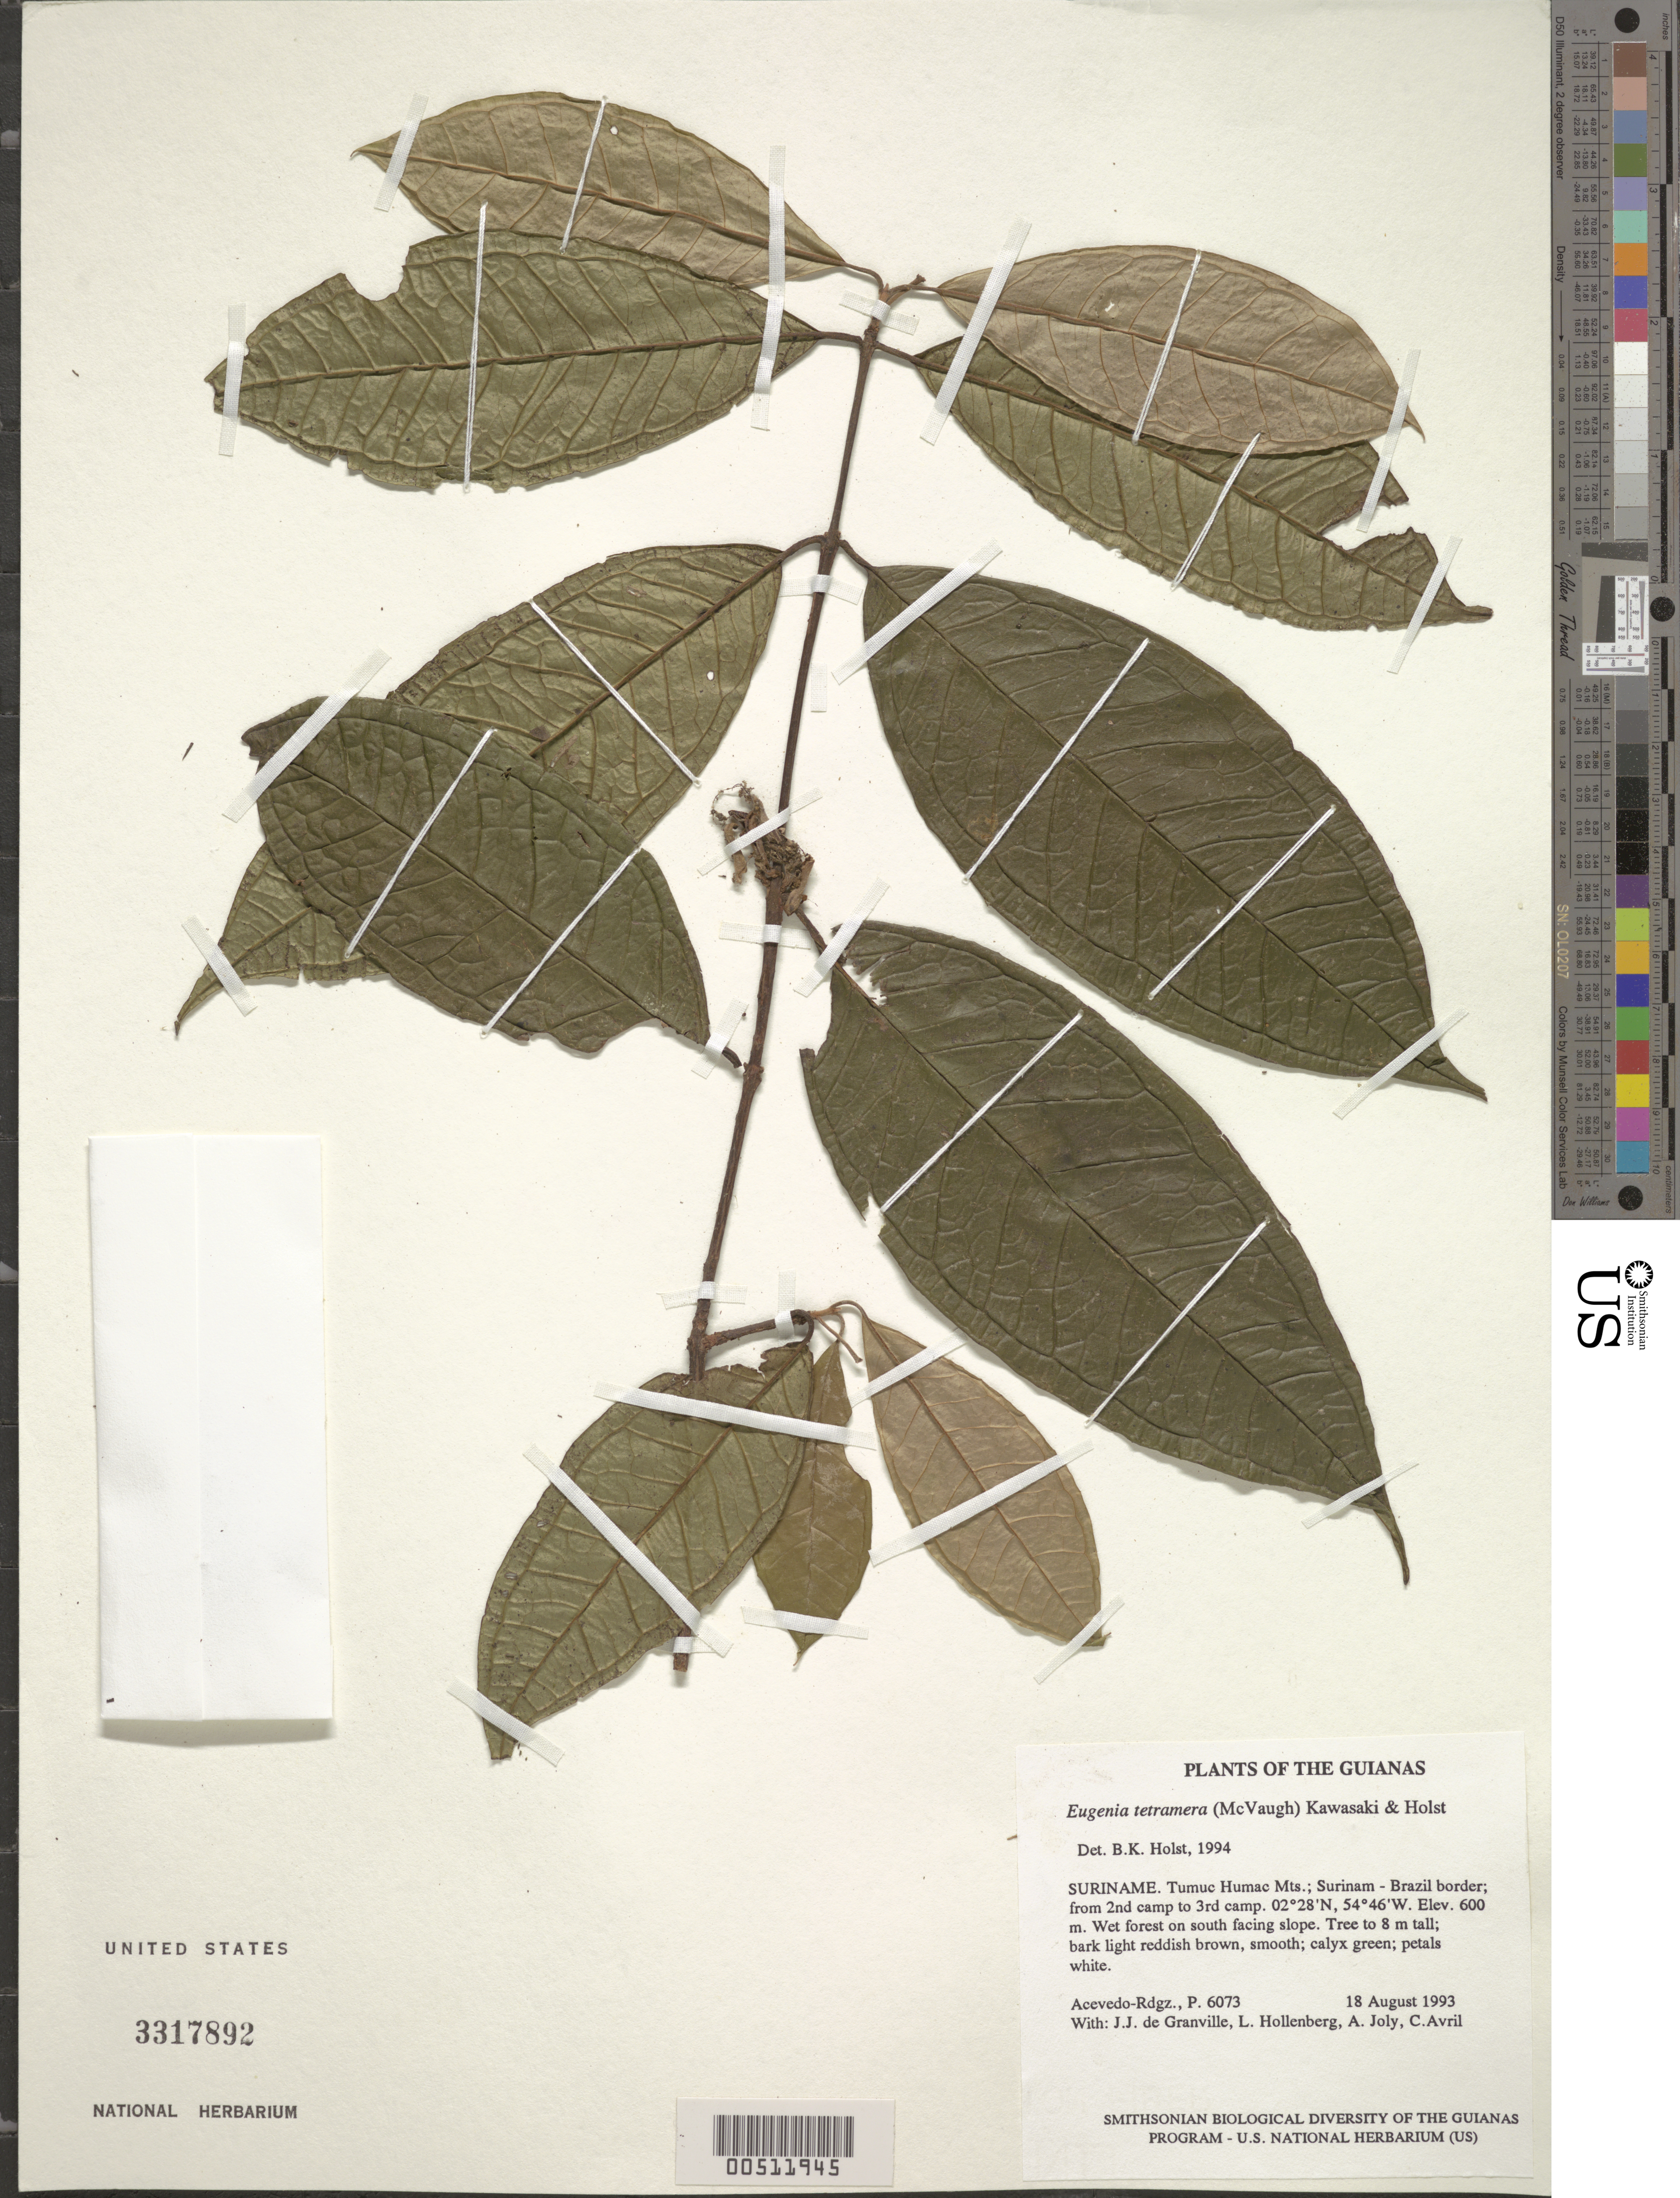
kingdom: Plantae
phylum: Tracheophyta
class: Magnoliopsida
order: Myrtales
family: Myrtaceae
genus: Eugenia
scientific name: Eugenia tetramera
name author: (McVaugh) M.L. Kawas. & B. Holst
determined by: Holst, Bruce K.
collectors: P. Acevedo-Rodr.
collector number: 6073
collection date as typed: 18 Aug 1993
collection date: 1993-08-18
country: Suriname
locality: Tumuc Humac Mts.; Surinam - Brazil border; from 2nd camp to 3rd camp.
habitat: Wet forest on south facing slope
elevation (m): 600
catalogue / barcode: US 3317892